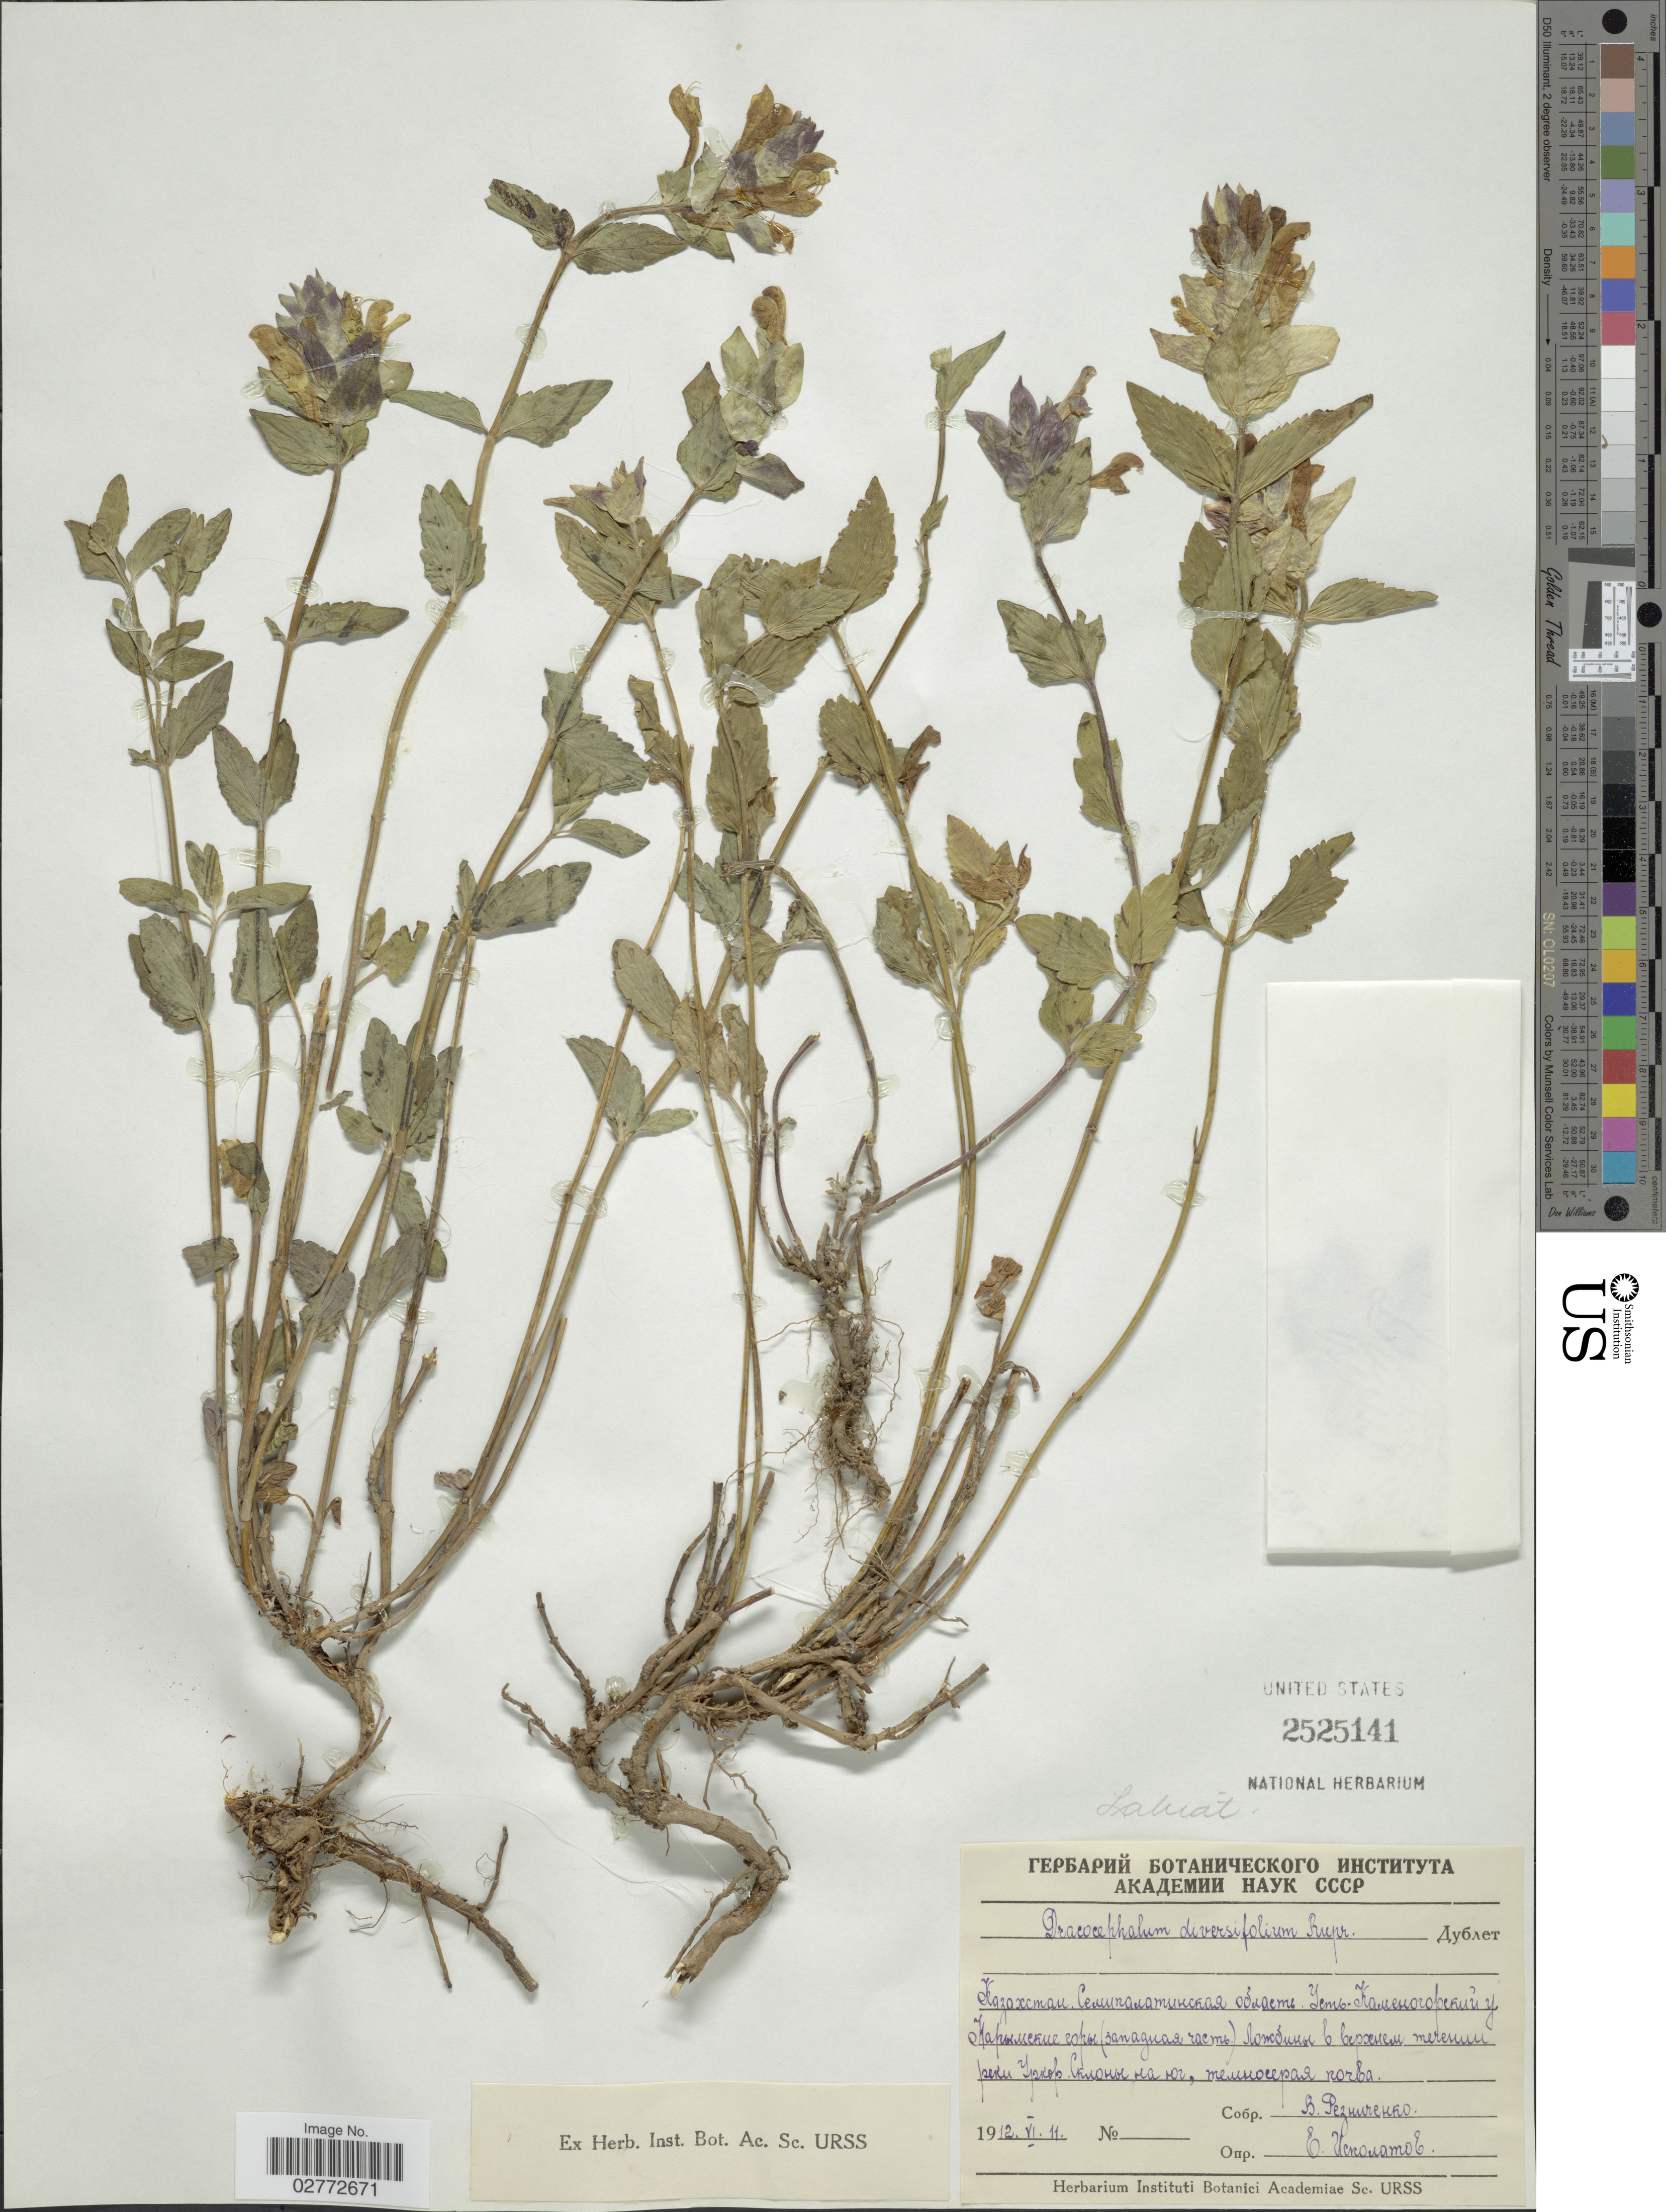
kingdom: Plantae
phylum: Tracheophyta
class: Magnoliopsida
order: Lamiales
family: Lamiaceae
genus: Dracocephalum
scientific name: Dracocephalum diversifolium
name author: Rupr.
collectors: V. Reznichenko & Collector illegible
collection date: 1911-06-12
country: Kazakhstan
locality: Ust-Kamenogorsk vicinity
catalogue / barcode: US 2525141